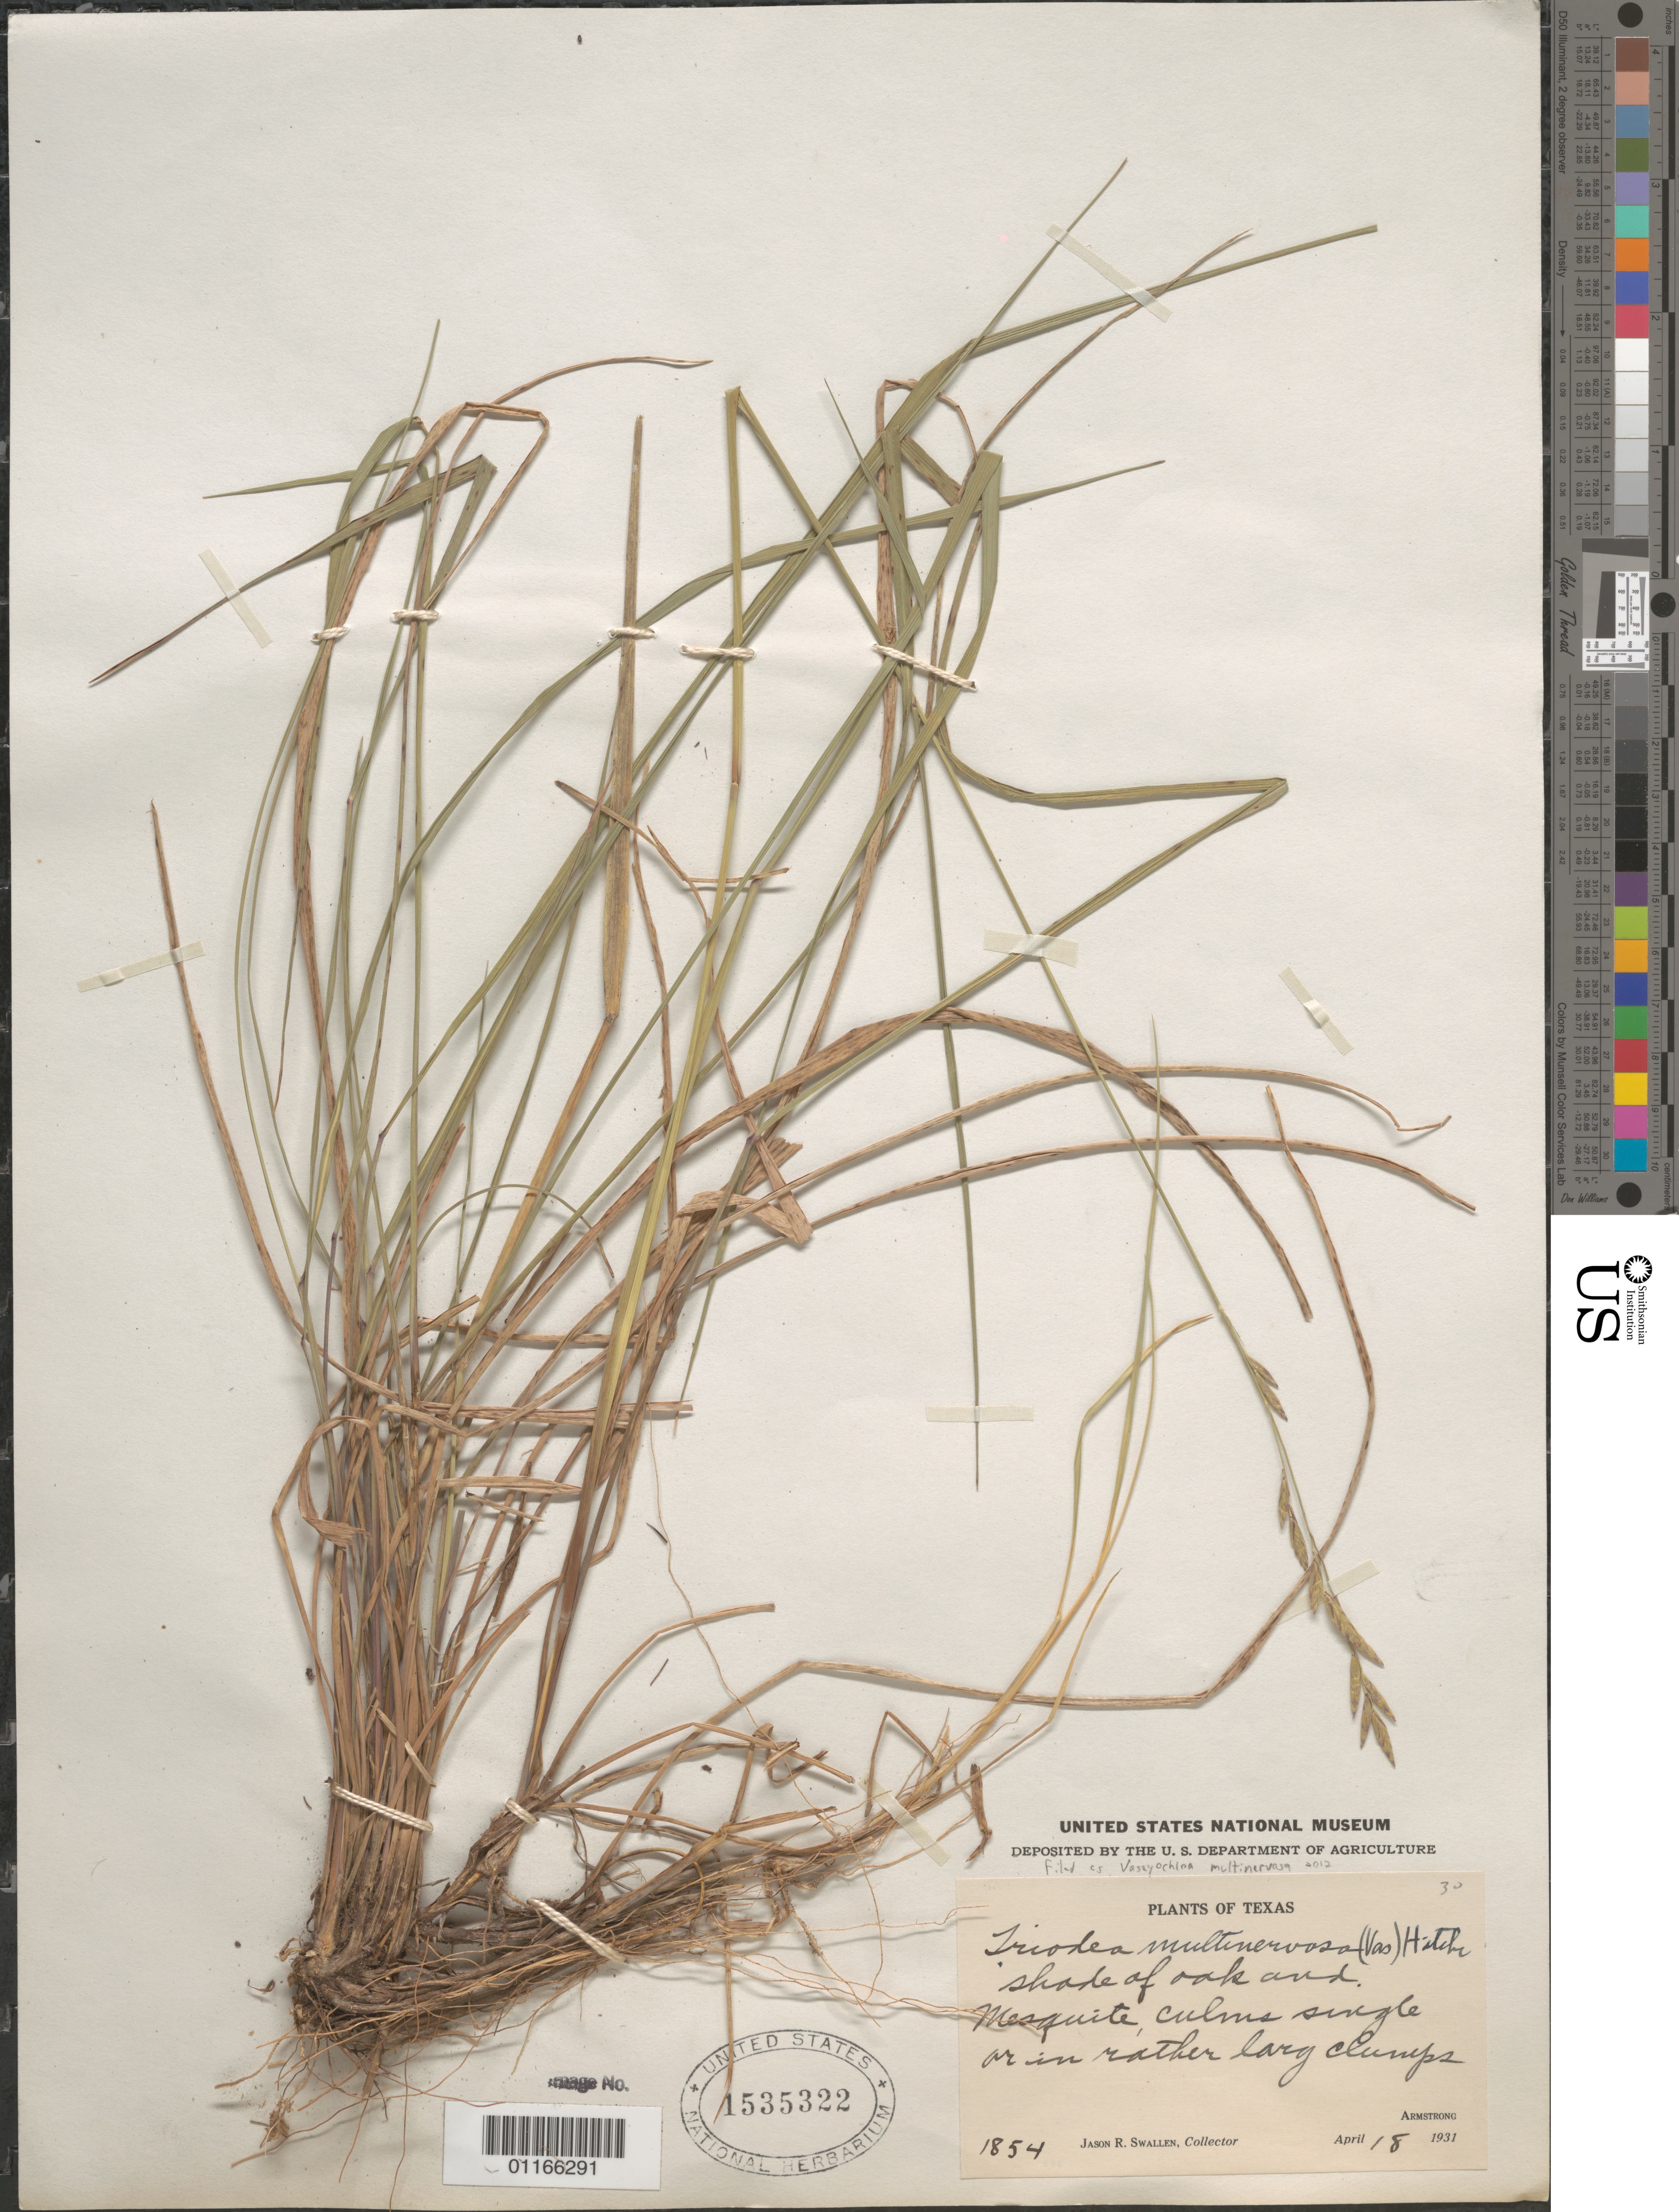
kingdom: Plantae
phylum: Tracheophyta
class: Liliopsida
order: Poales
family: Poaceae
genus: Vaseyochloa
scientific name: Vaseyochloa multinervosa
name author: (Vasey) Hitchc.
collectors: J. R. Swallen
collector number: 1854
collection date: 1931-04-18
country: United States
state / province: Texas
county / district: Armstrong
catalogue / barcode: US 1535322